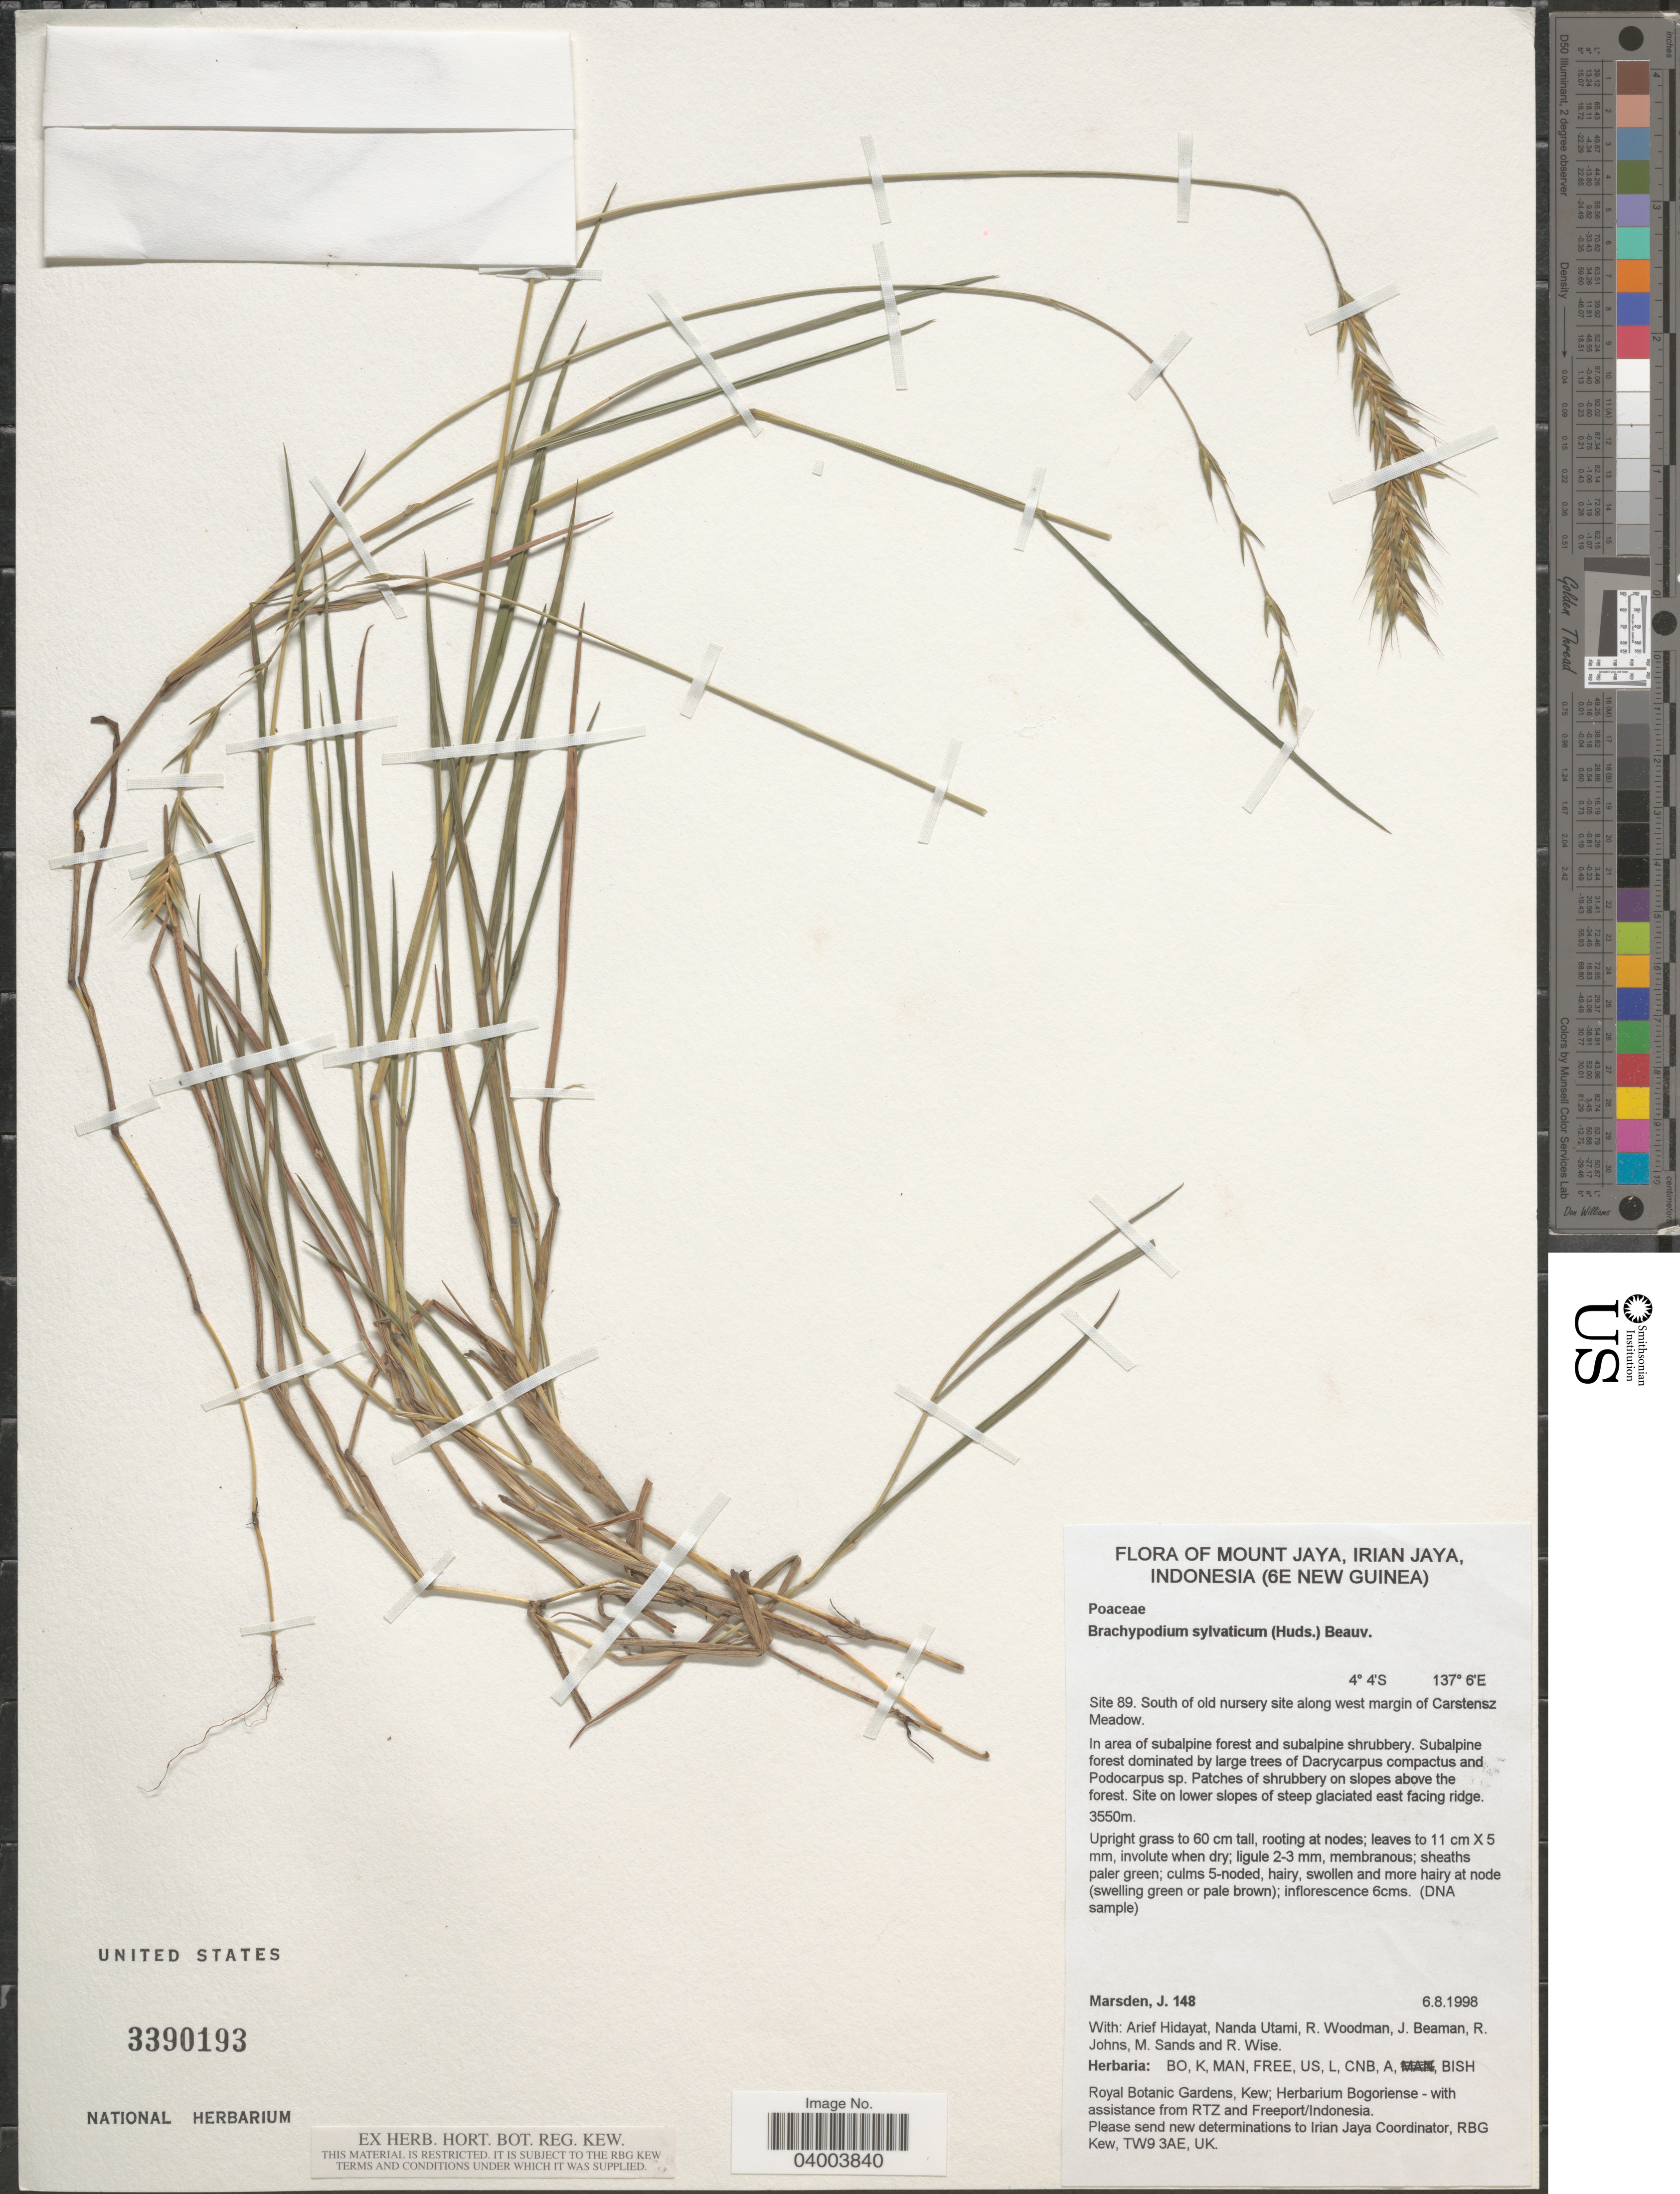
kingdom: Plantae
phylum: Tracheophyta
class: Liliopsida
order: Poales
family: Poaceae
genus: Brachypodium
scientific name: Brachypodium sylvaticum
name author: (Huds.) P. Beauv.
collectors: J. Marsden, A. Hidayat, N. Utami & R. Woodman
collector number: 148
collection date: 1998-08-06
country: Indonesia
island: New Guinea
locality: Mount Jaya, Irian Jaya, Indonesia (6E New Guinea). Site 89. South of old nursery site along west margin of Carstensz Meadow. Site on lower slopes of steep glaciated east facing ridge.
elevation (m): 3550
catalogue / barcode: US 3390193